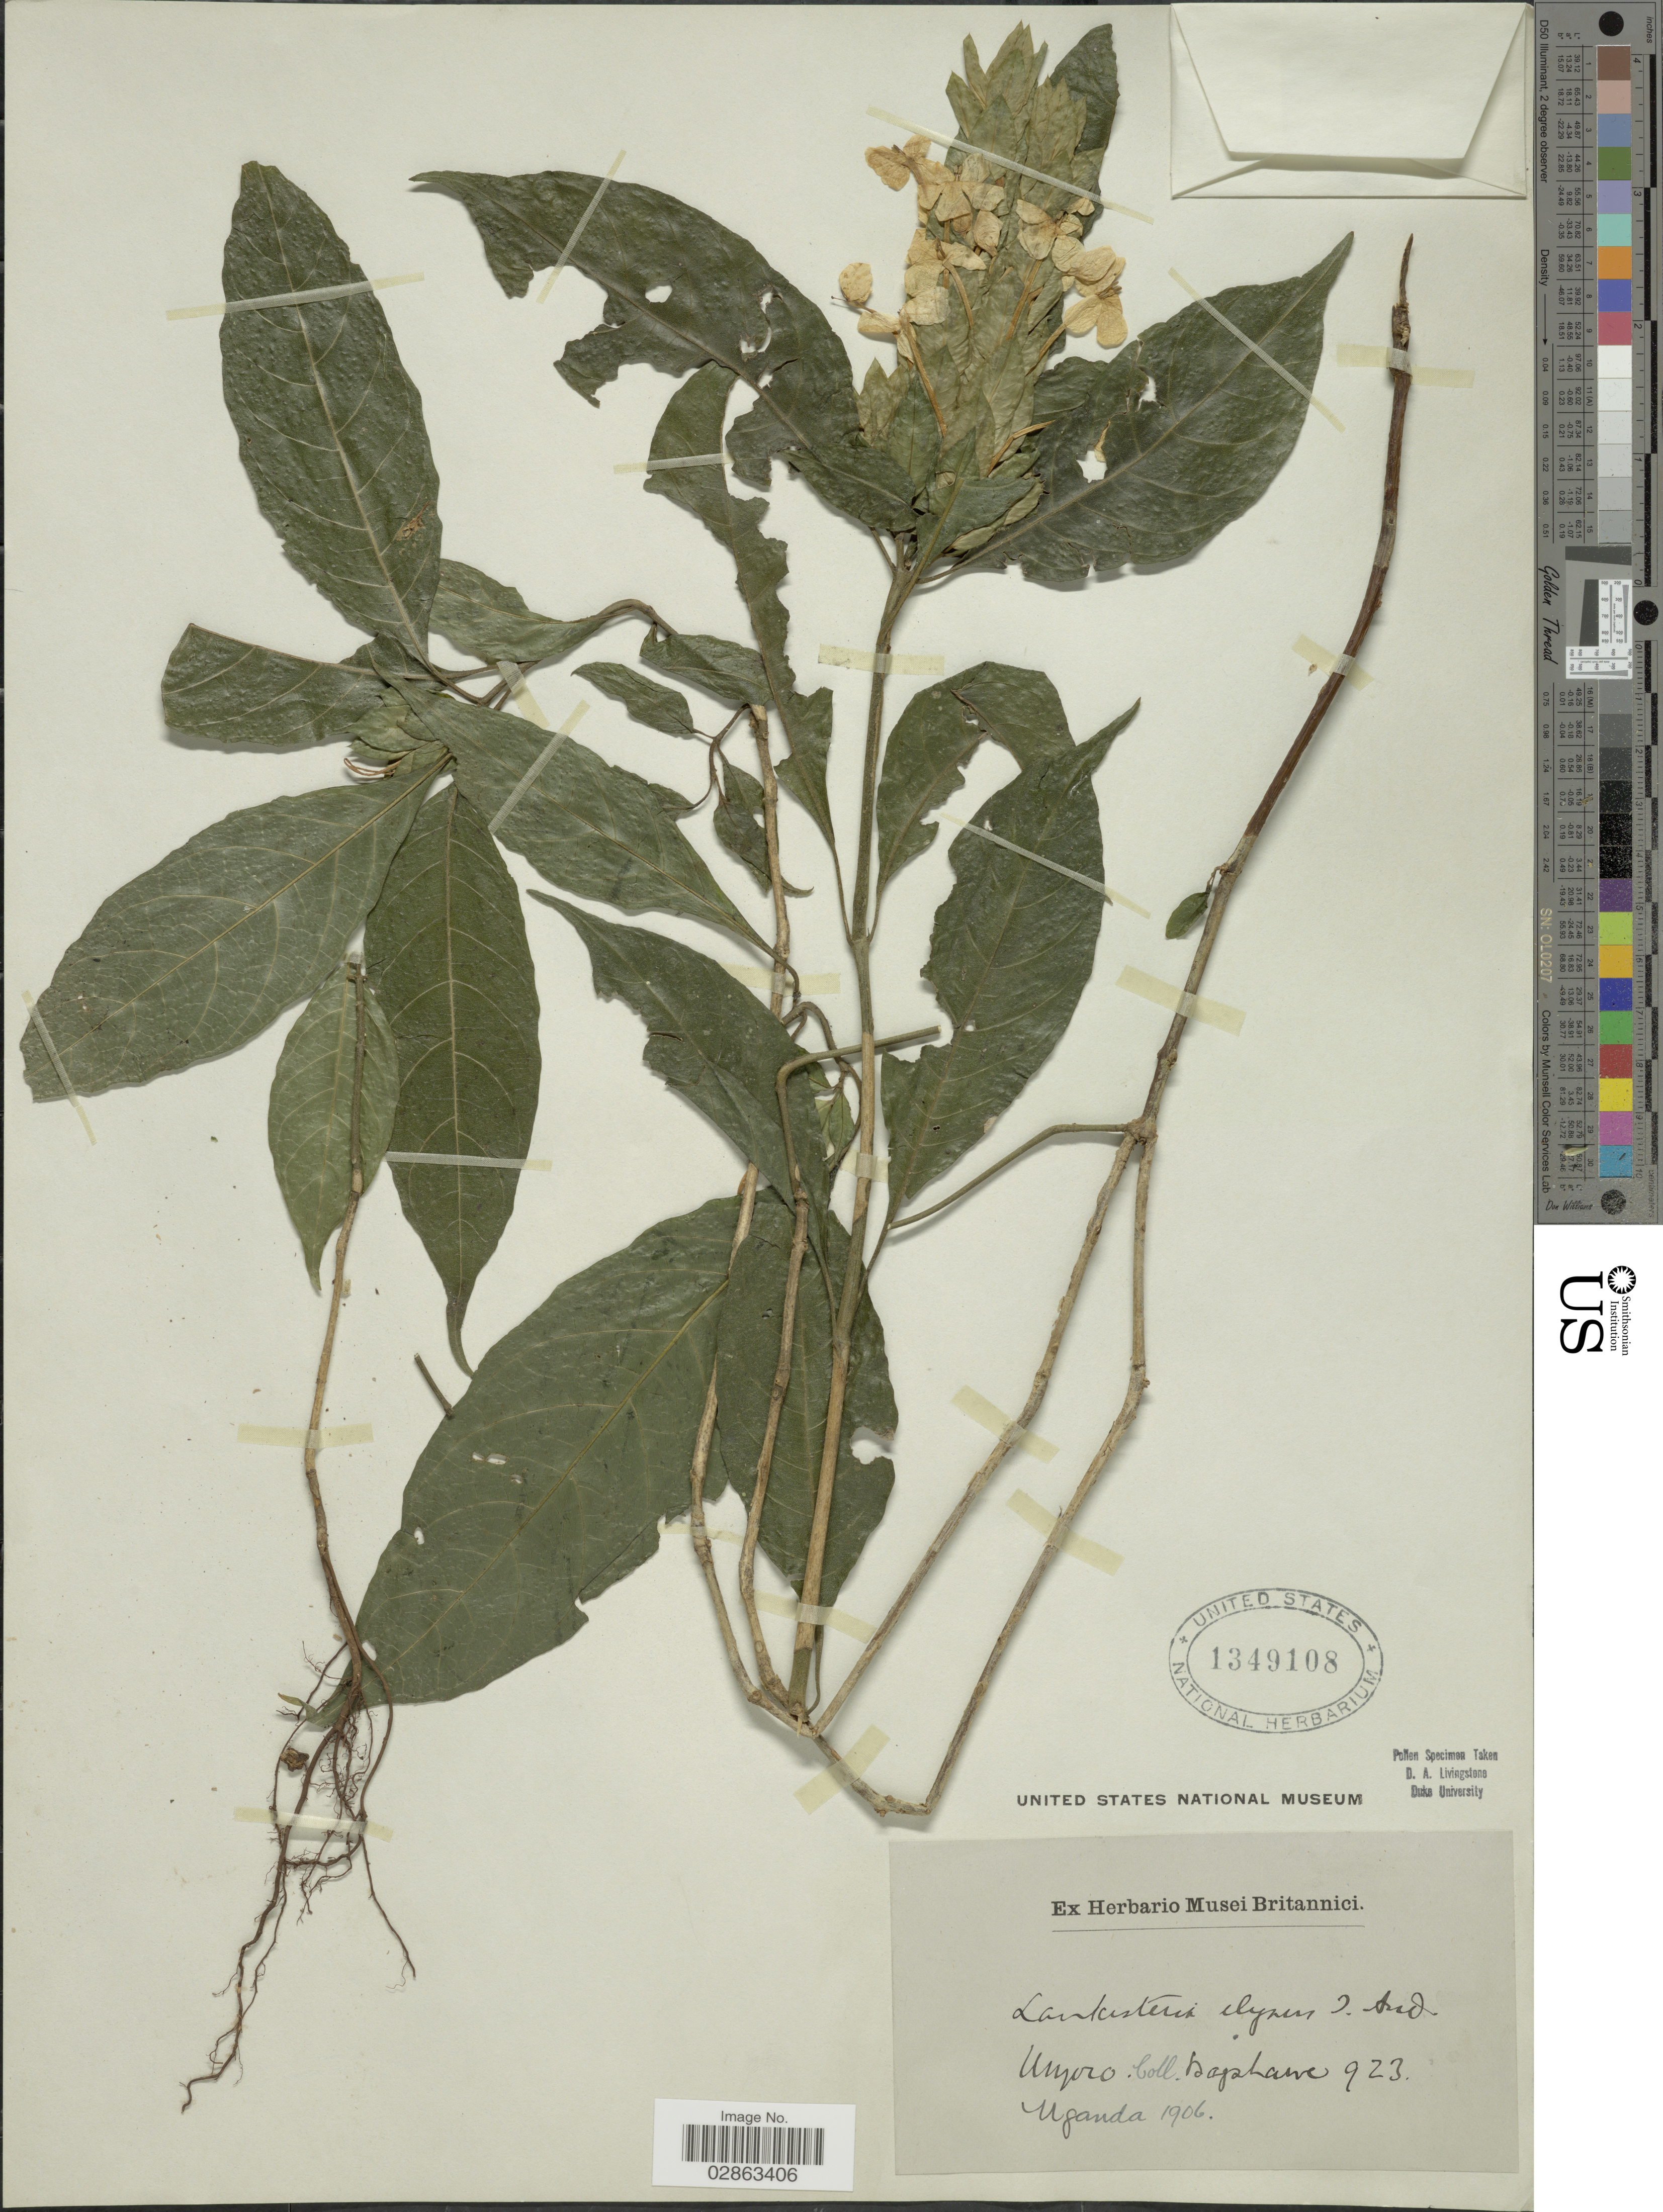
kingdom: Plantae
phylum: Tracheophyta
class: Magnoliopsida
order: Lamiales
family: Acanthaceae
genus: Lankesteria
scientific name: Lankesteria elegans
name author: (P. Beauv.) T. Anderson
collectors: Bagshawe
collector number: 923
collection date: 1906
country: Uganda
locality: Unyoro.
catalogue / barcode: US 1349108